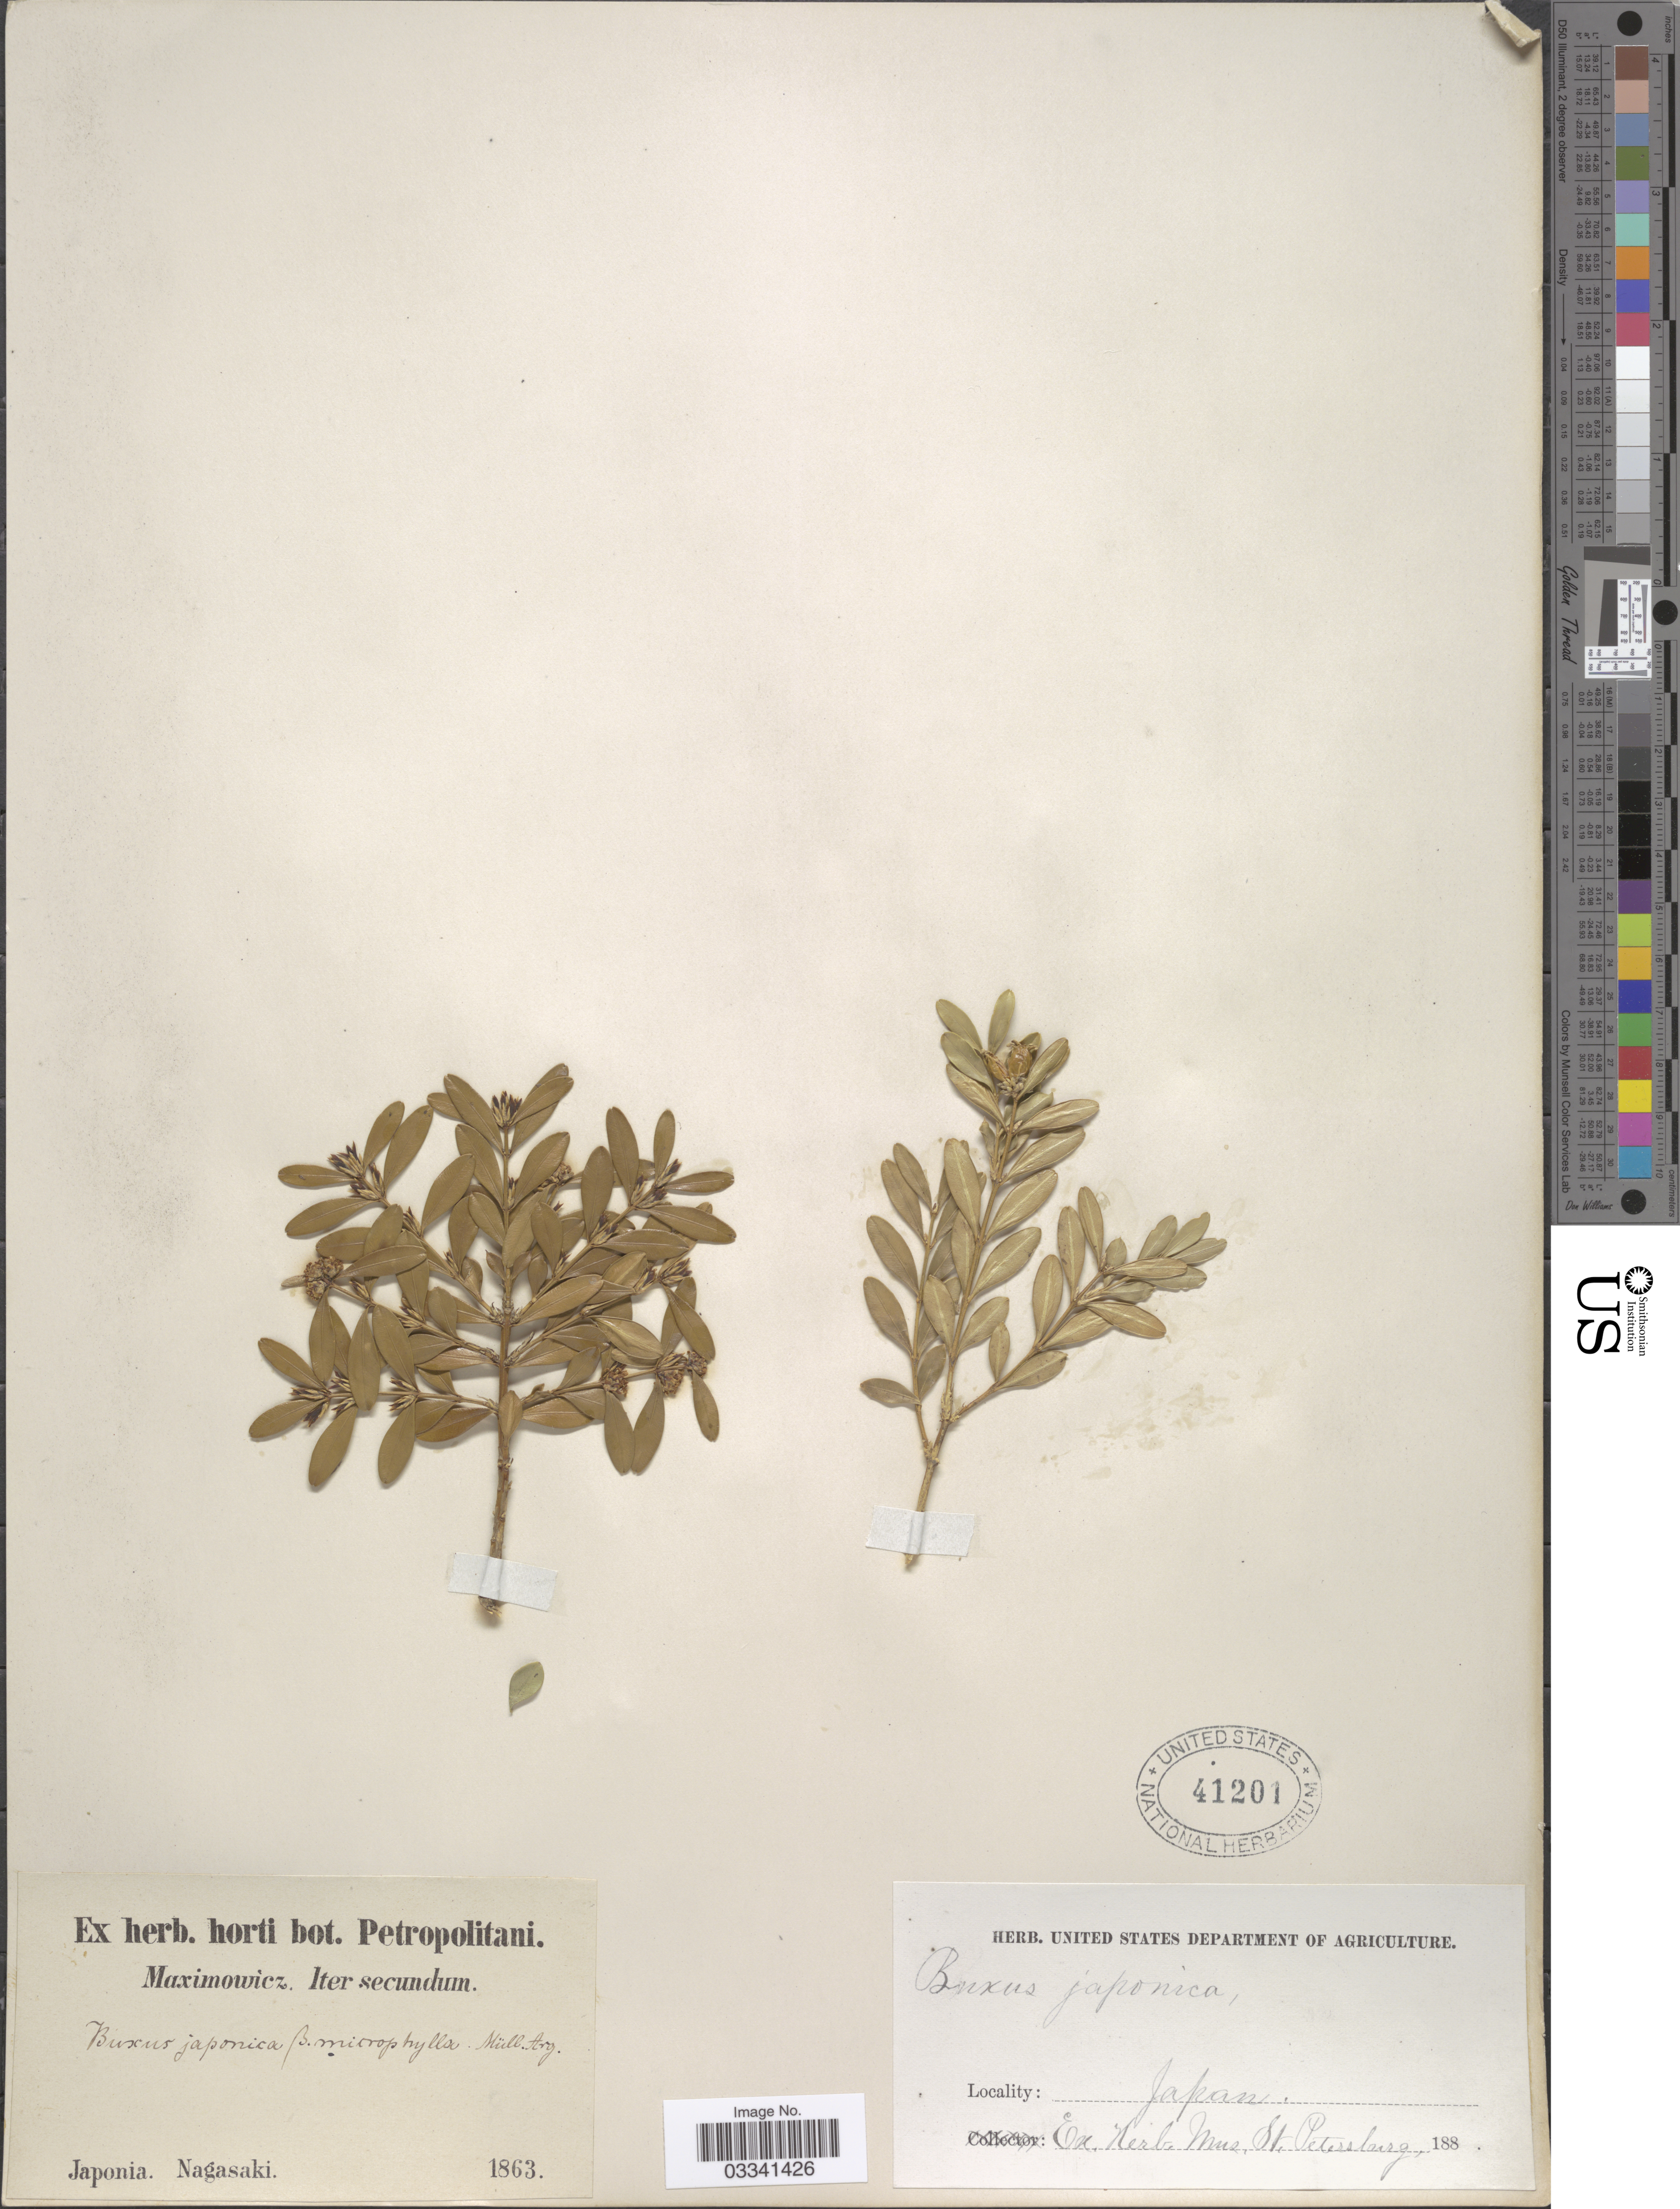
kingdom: Plantae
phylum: Tracheophyta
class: Magnoliopsida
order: Buxales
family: Buxaceae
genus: Buxus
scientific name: Buxus microphylla var. japonica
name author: (Müll. Arg.) Rehder & E.H. Wilson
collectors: Maximowicz, --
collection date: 1863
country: Japan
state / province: Nagasaki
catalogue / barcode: US 41201